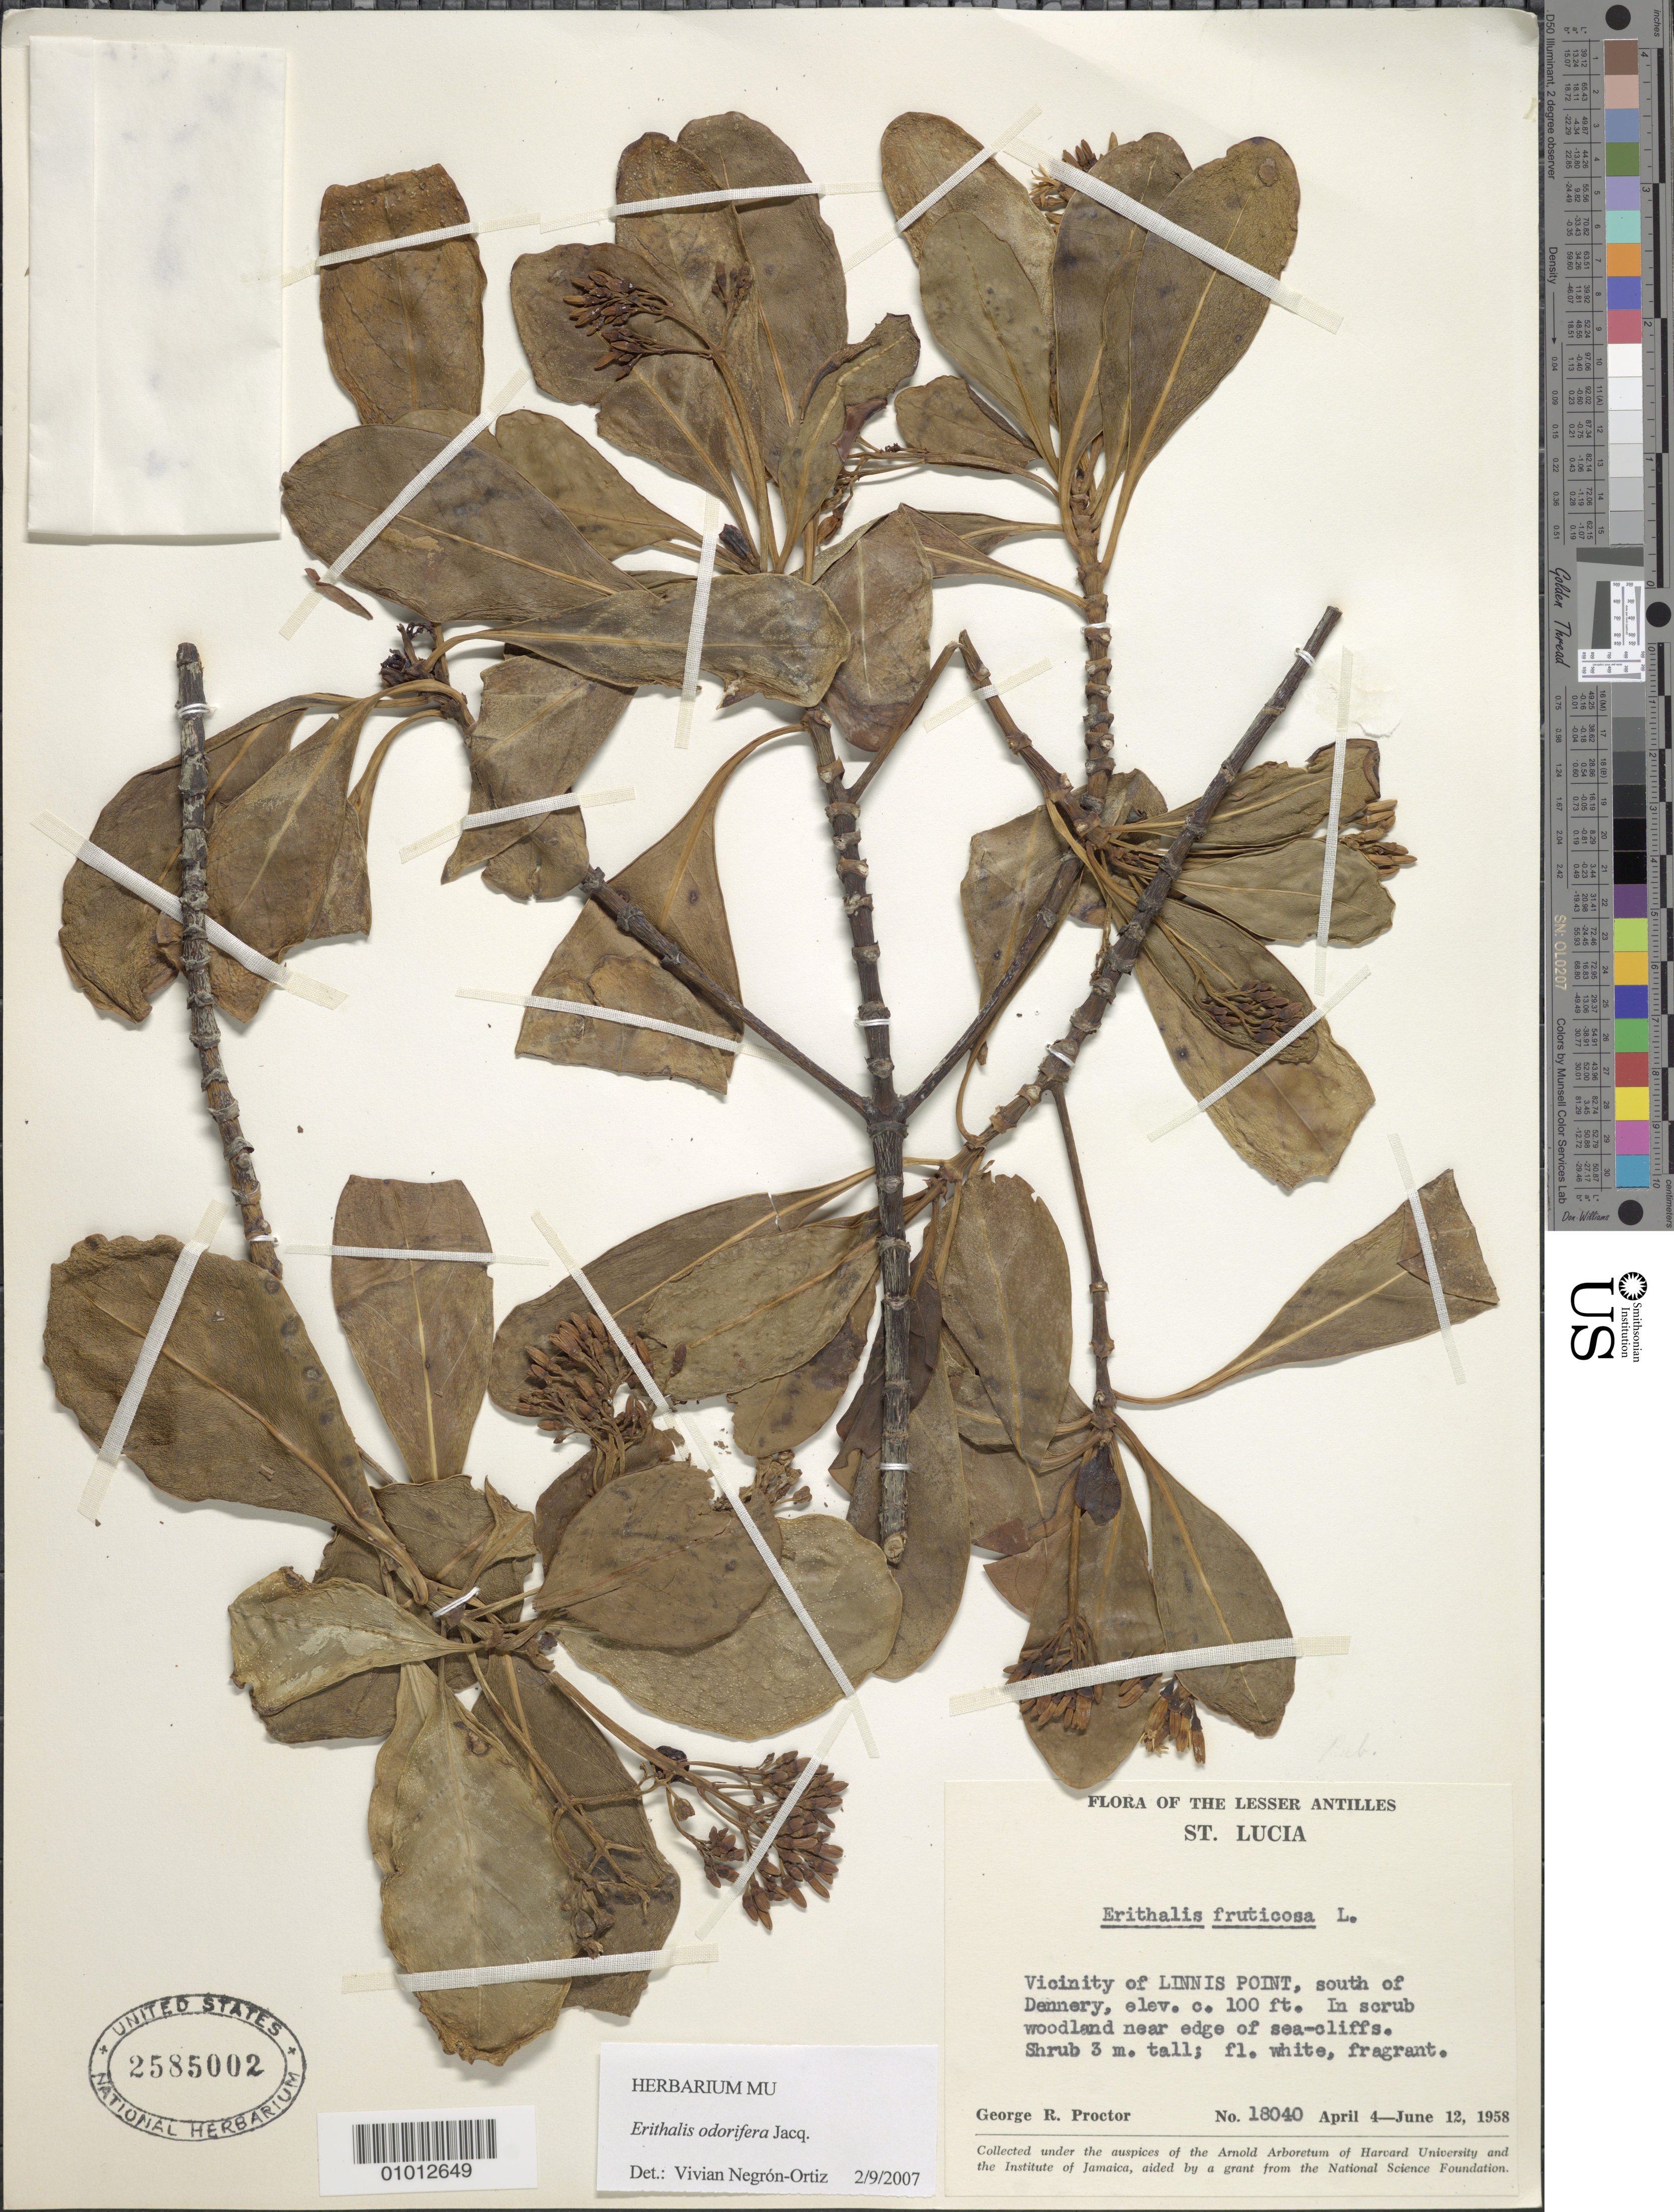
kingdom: Plantae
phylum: Tracheophyta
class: Magnoliopsida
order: Gentianales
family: Rubiaceae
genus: Erithalis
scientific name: Erithalis odorifera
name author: Jacq.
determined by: Negrón-Ortiz, V.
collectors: G. R. Proctor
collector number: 18040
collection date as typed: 04 Apr 1958 to 12 Jun 1958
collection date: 1958-04-04/1958-06-12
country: St. Lucia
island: St. Lucia I.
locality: Vicinity of Linnis Point, south of Dennery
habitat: In scrub woodland near edge of sea cliffs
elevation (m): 30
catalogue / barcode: US 2585002